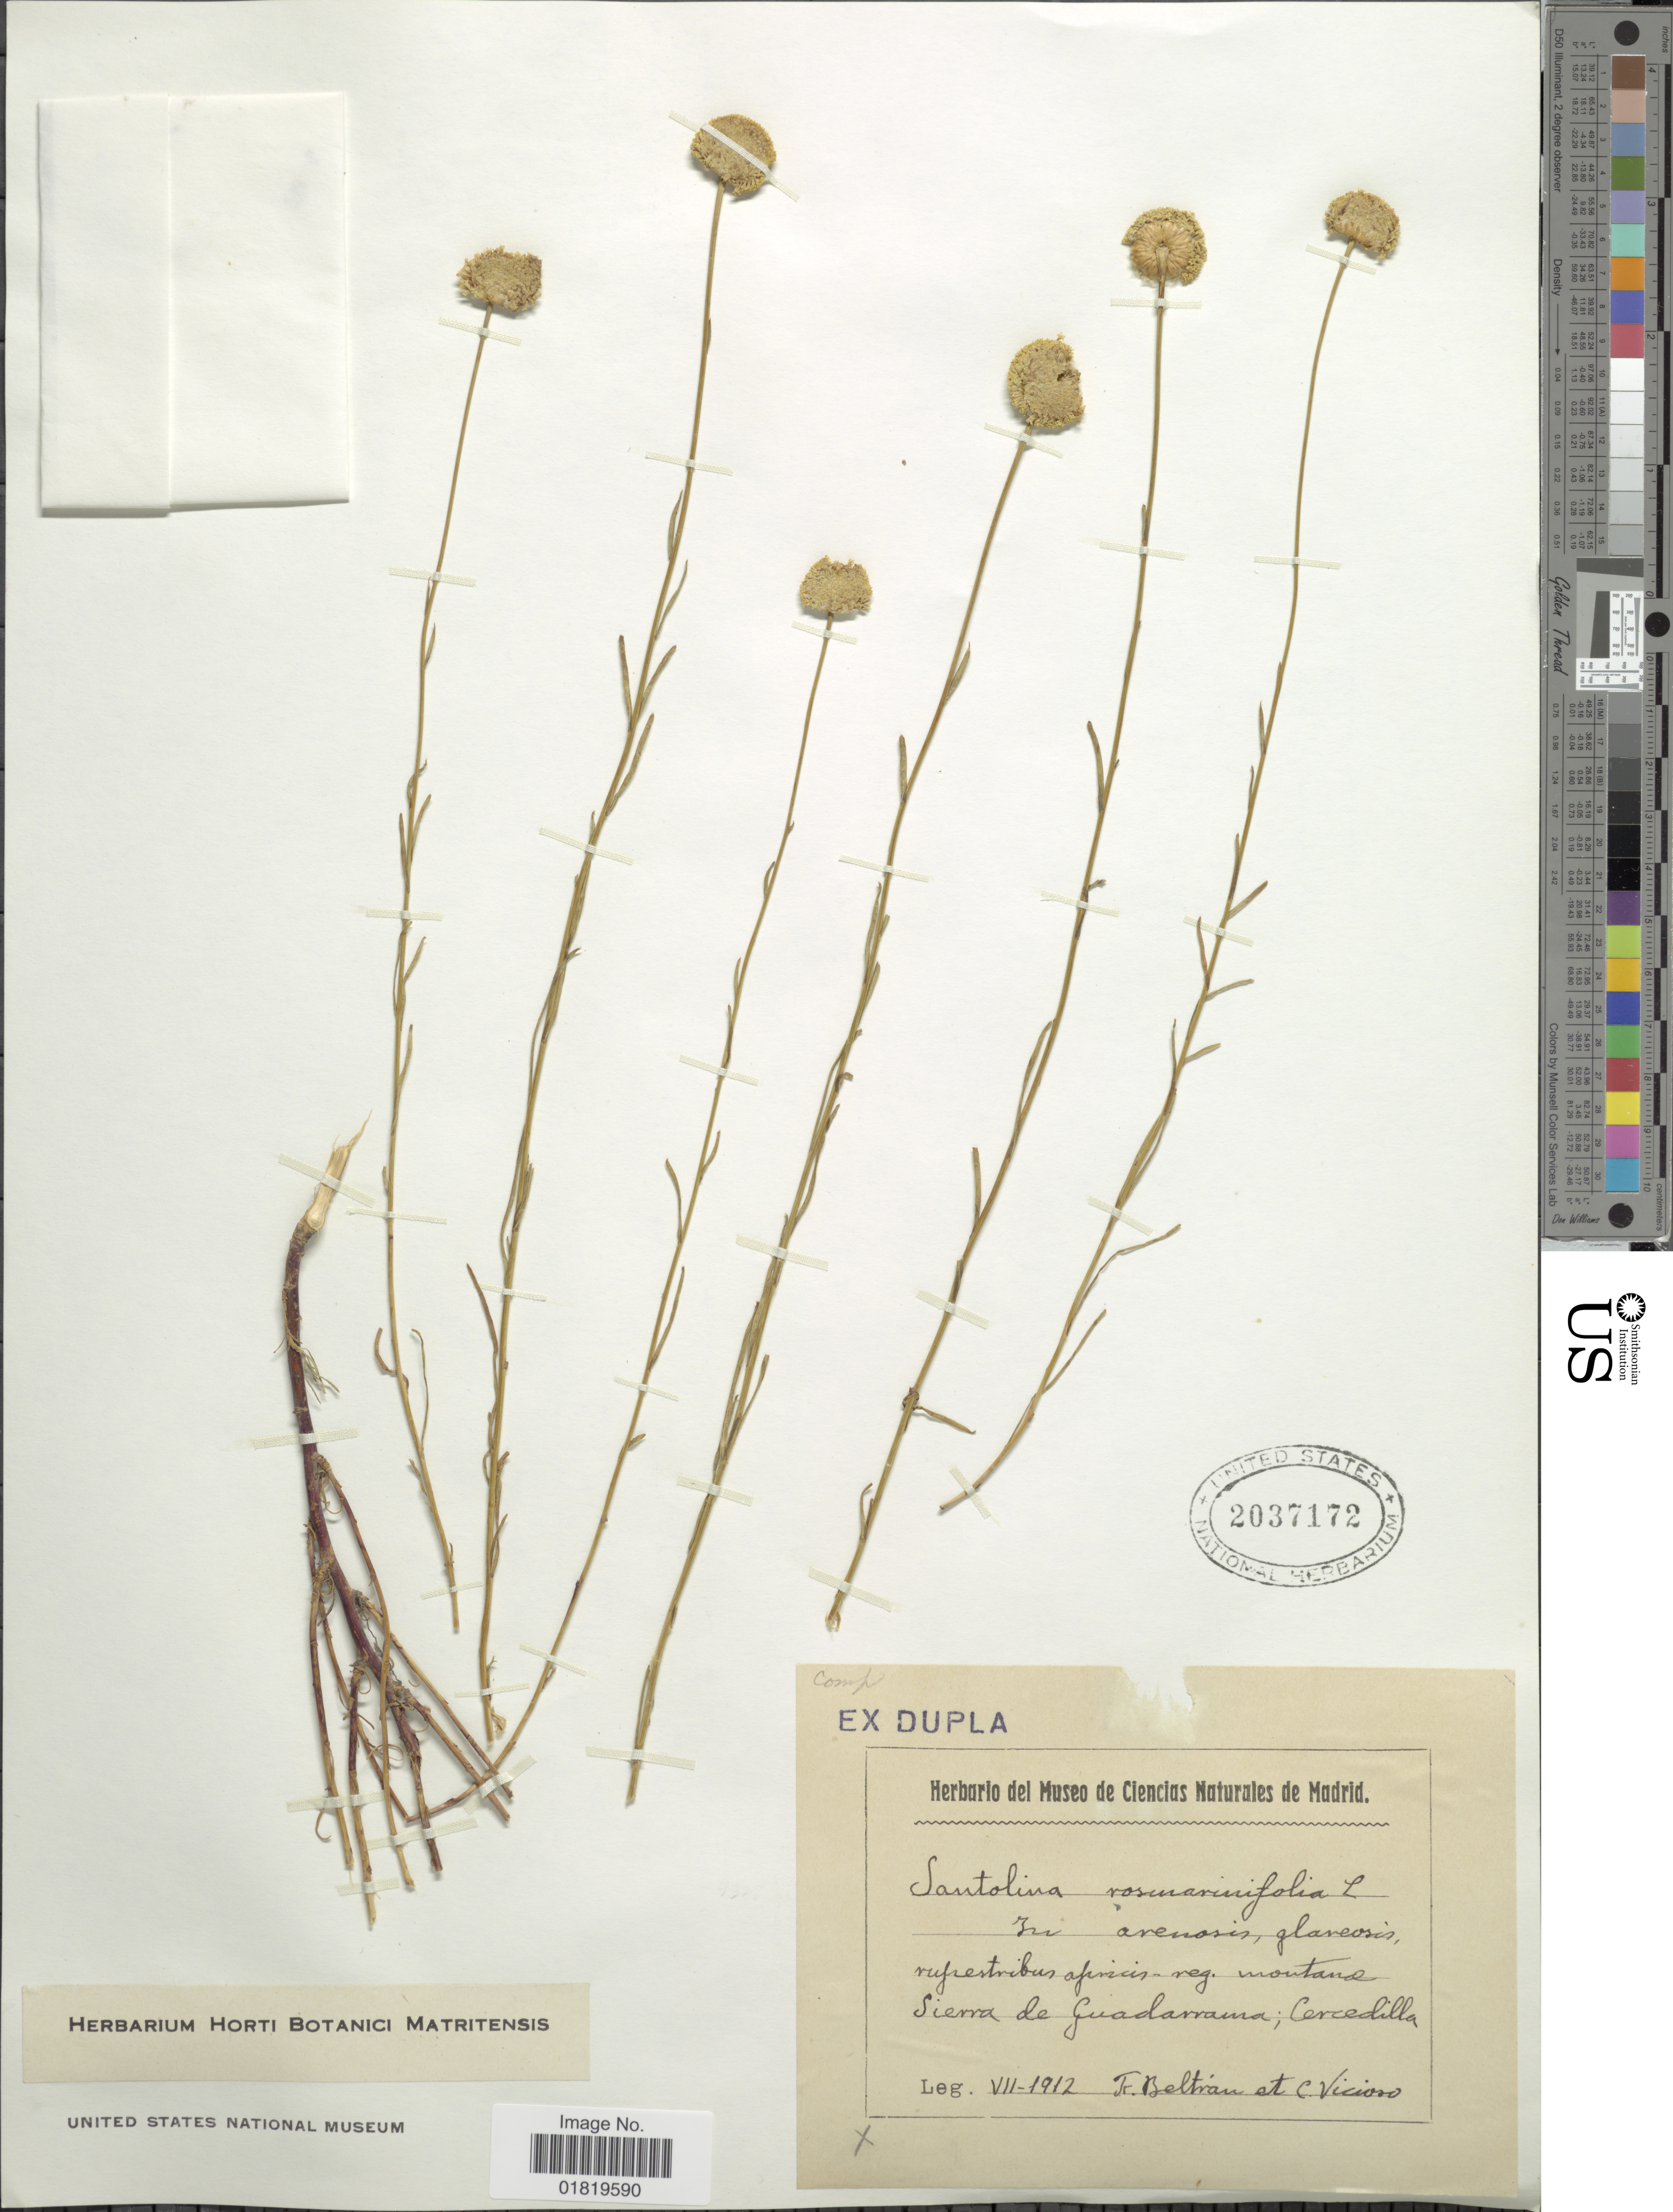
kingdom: Plantae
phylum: Tracheophyta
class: Magnoliopsida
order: Asterales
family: Asteraceae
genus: Santolina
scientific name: Santolina rosmarinifolia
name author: L.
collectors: F. Beltran & C. Vicioso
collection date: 1912-07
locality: Sierra de Guadarrama; Cercedilla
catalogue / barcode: US 2037172